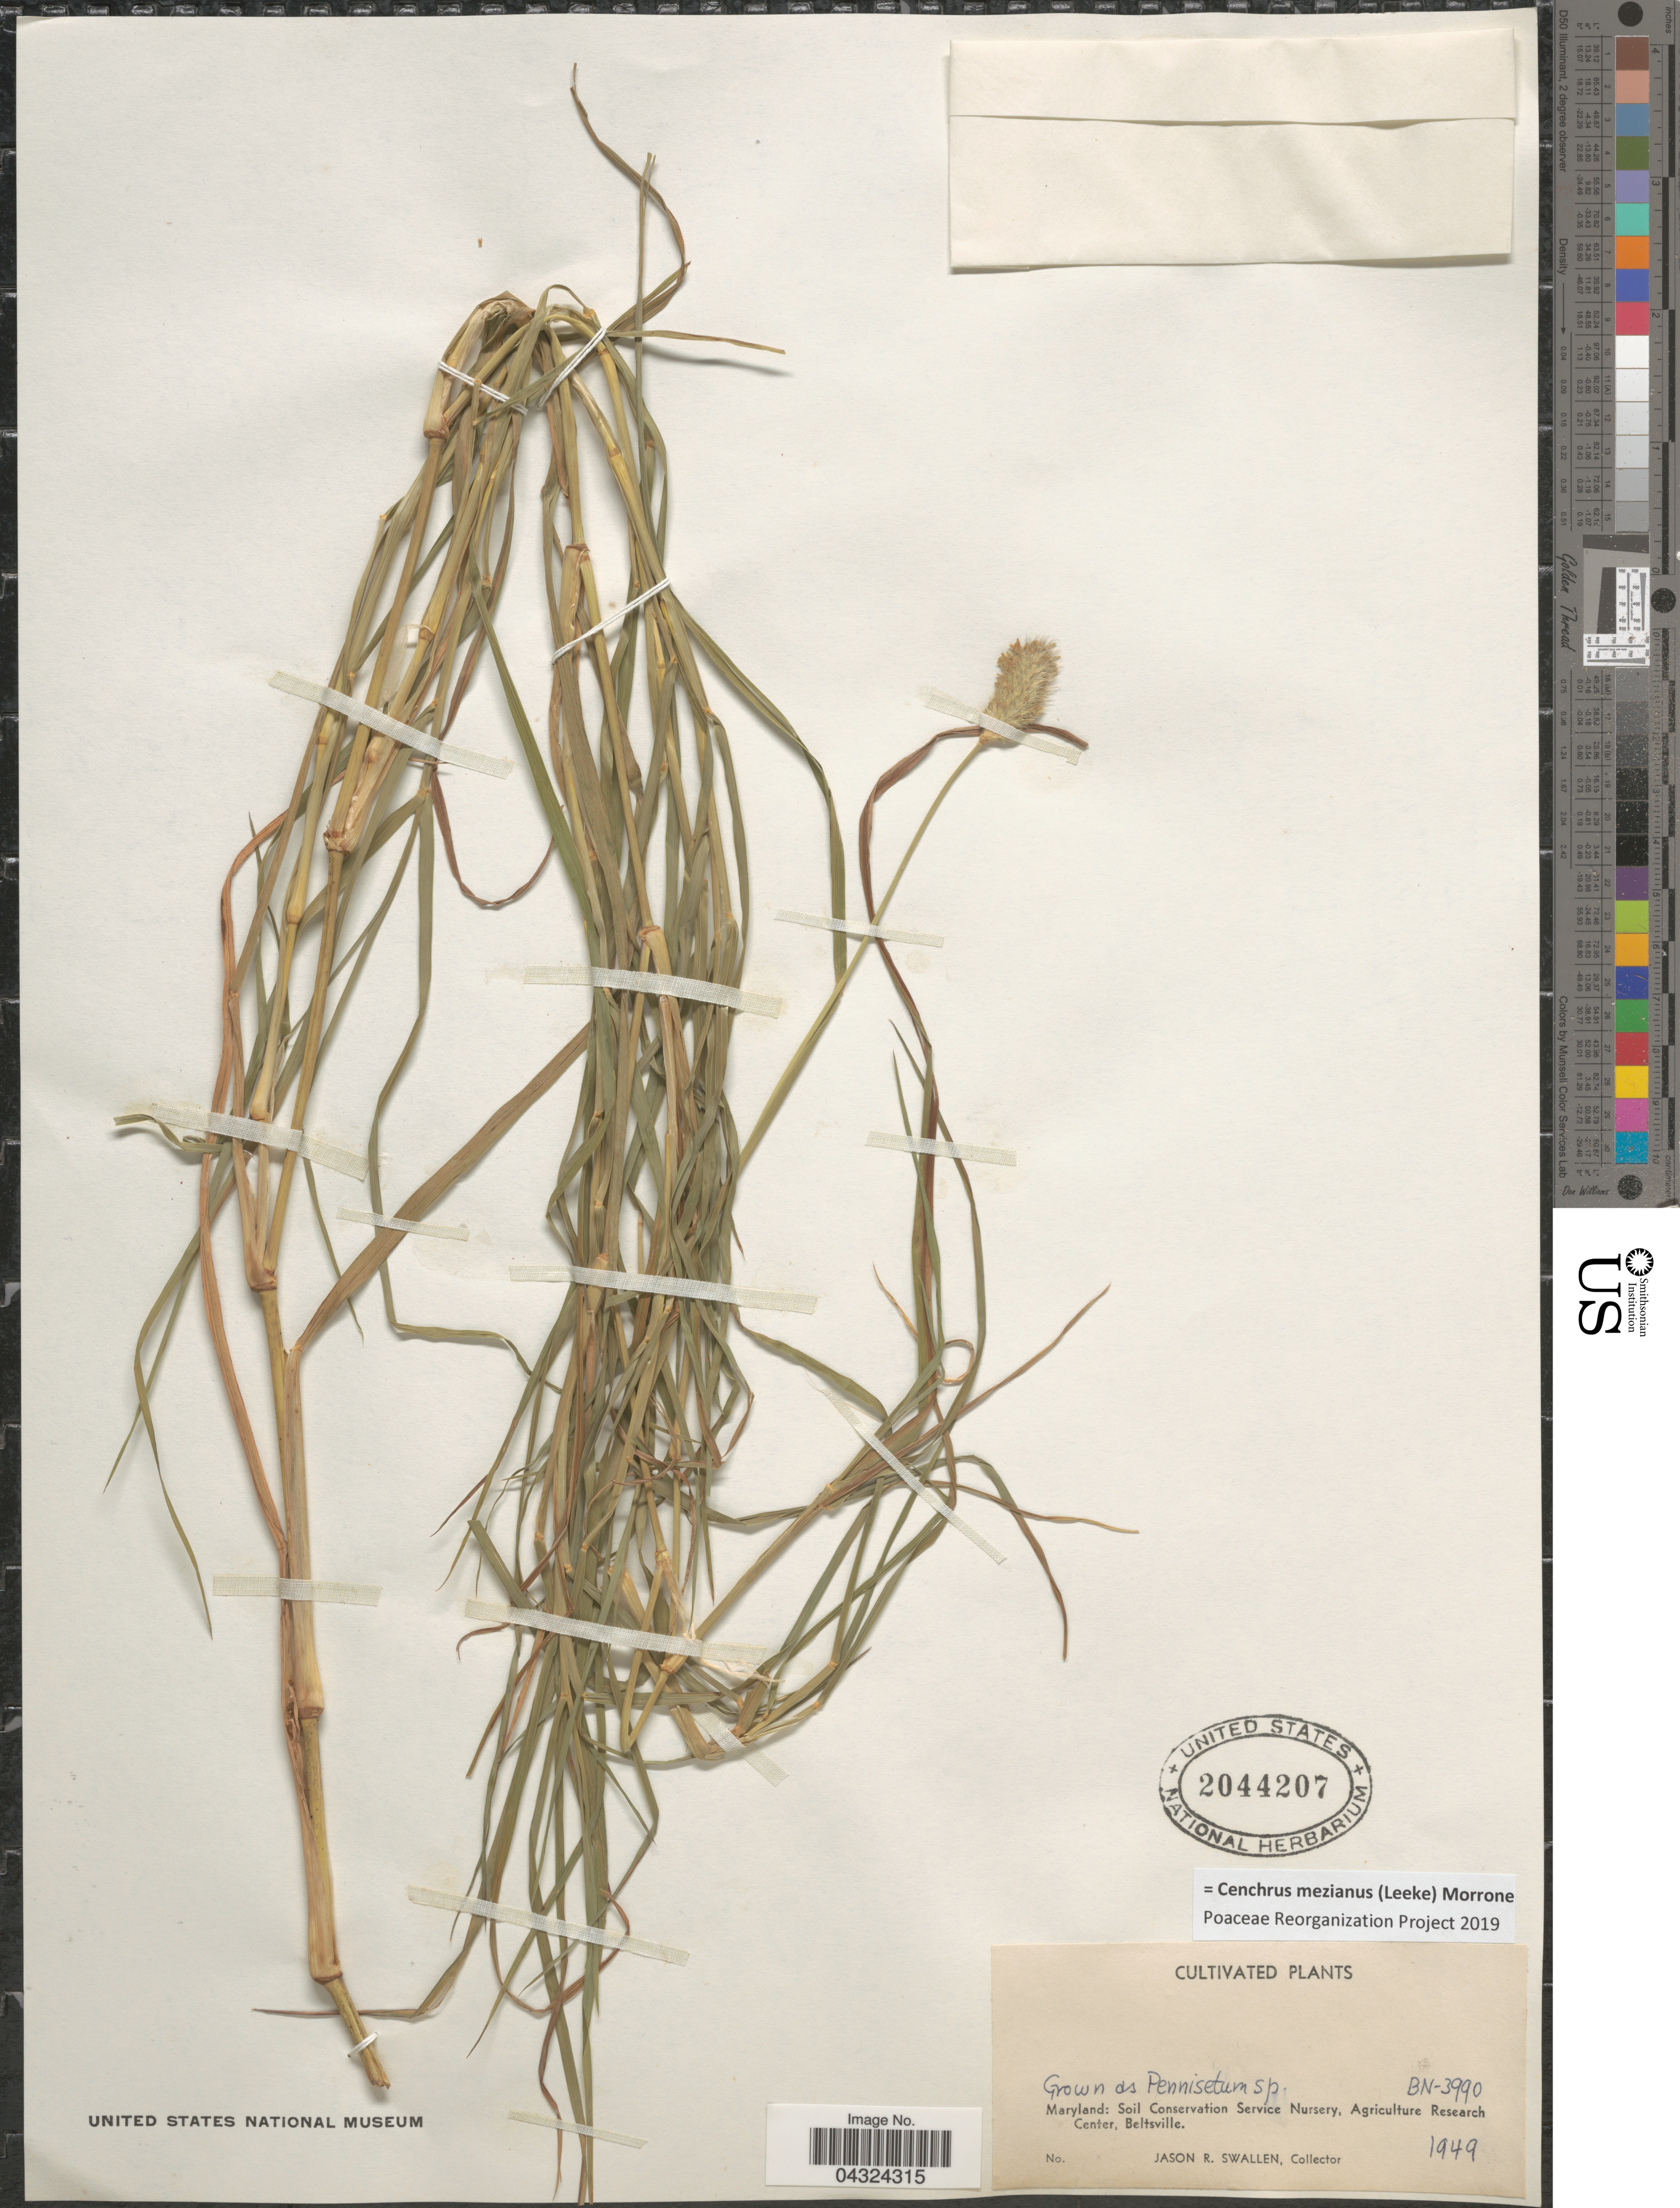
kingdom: Plantae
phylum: Tracheophyta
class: Liliopsida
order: Poales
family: Poaceae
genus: Cenchrus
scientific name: Cenchrus mezianus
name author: (Leeke) Morrone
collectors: J. R. Swallen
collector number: BN-3990?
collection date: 1949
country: United States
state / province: Maryland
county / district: Prince George's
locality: Soil Conservation Service Nursery, Agriculture Research Center, Beltsville.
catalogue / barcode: US 2044207